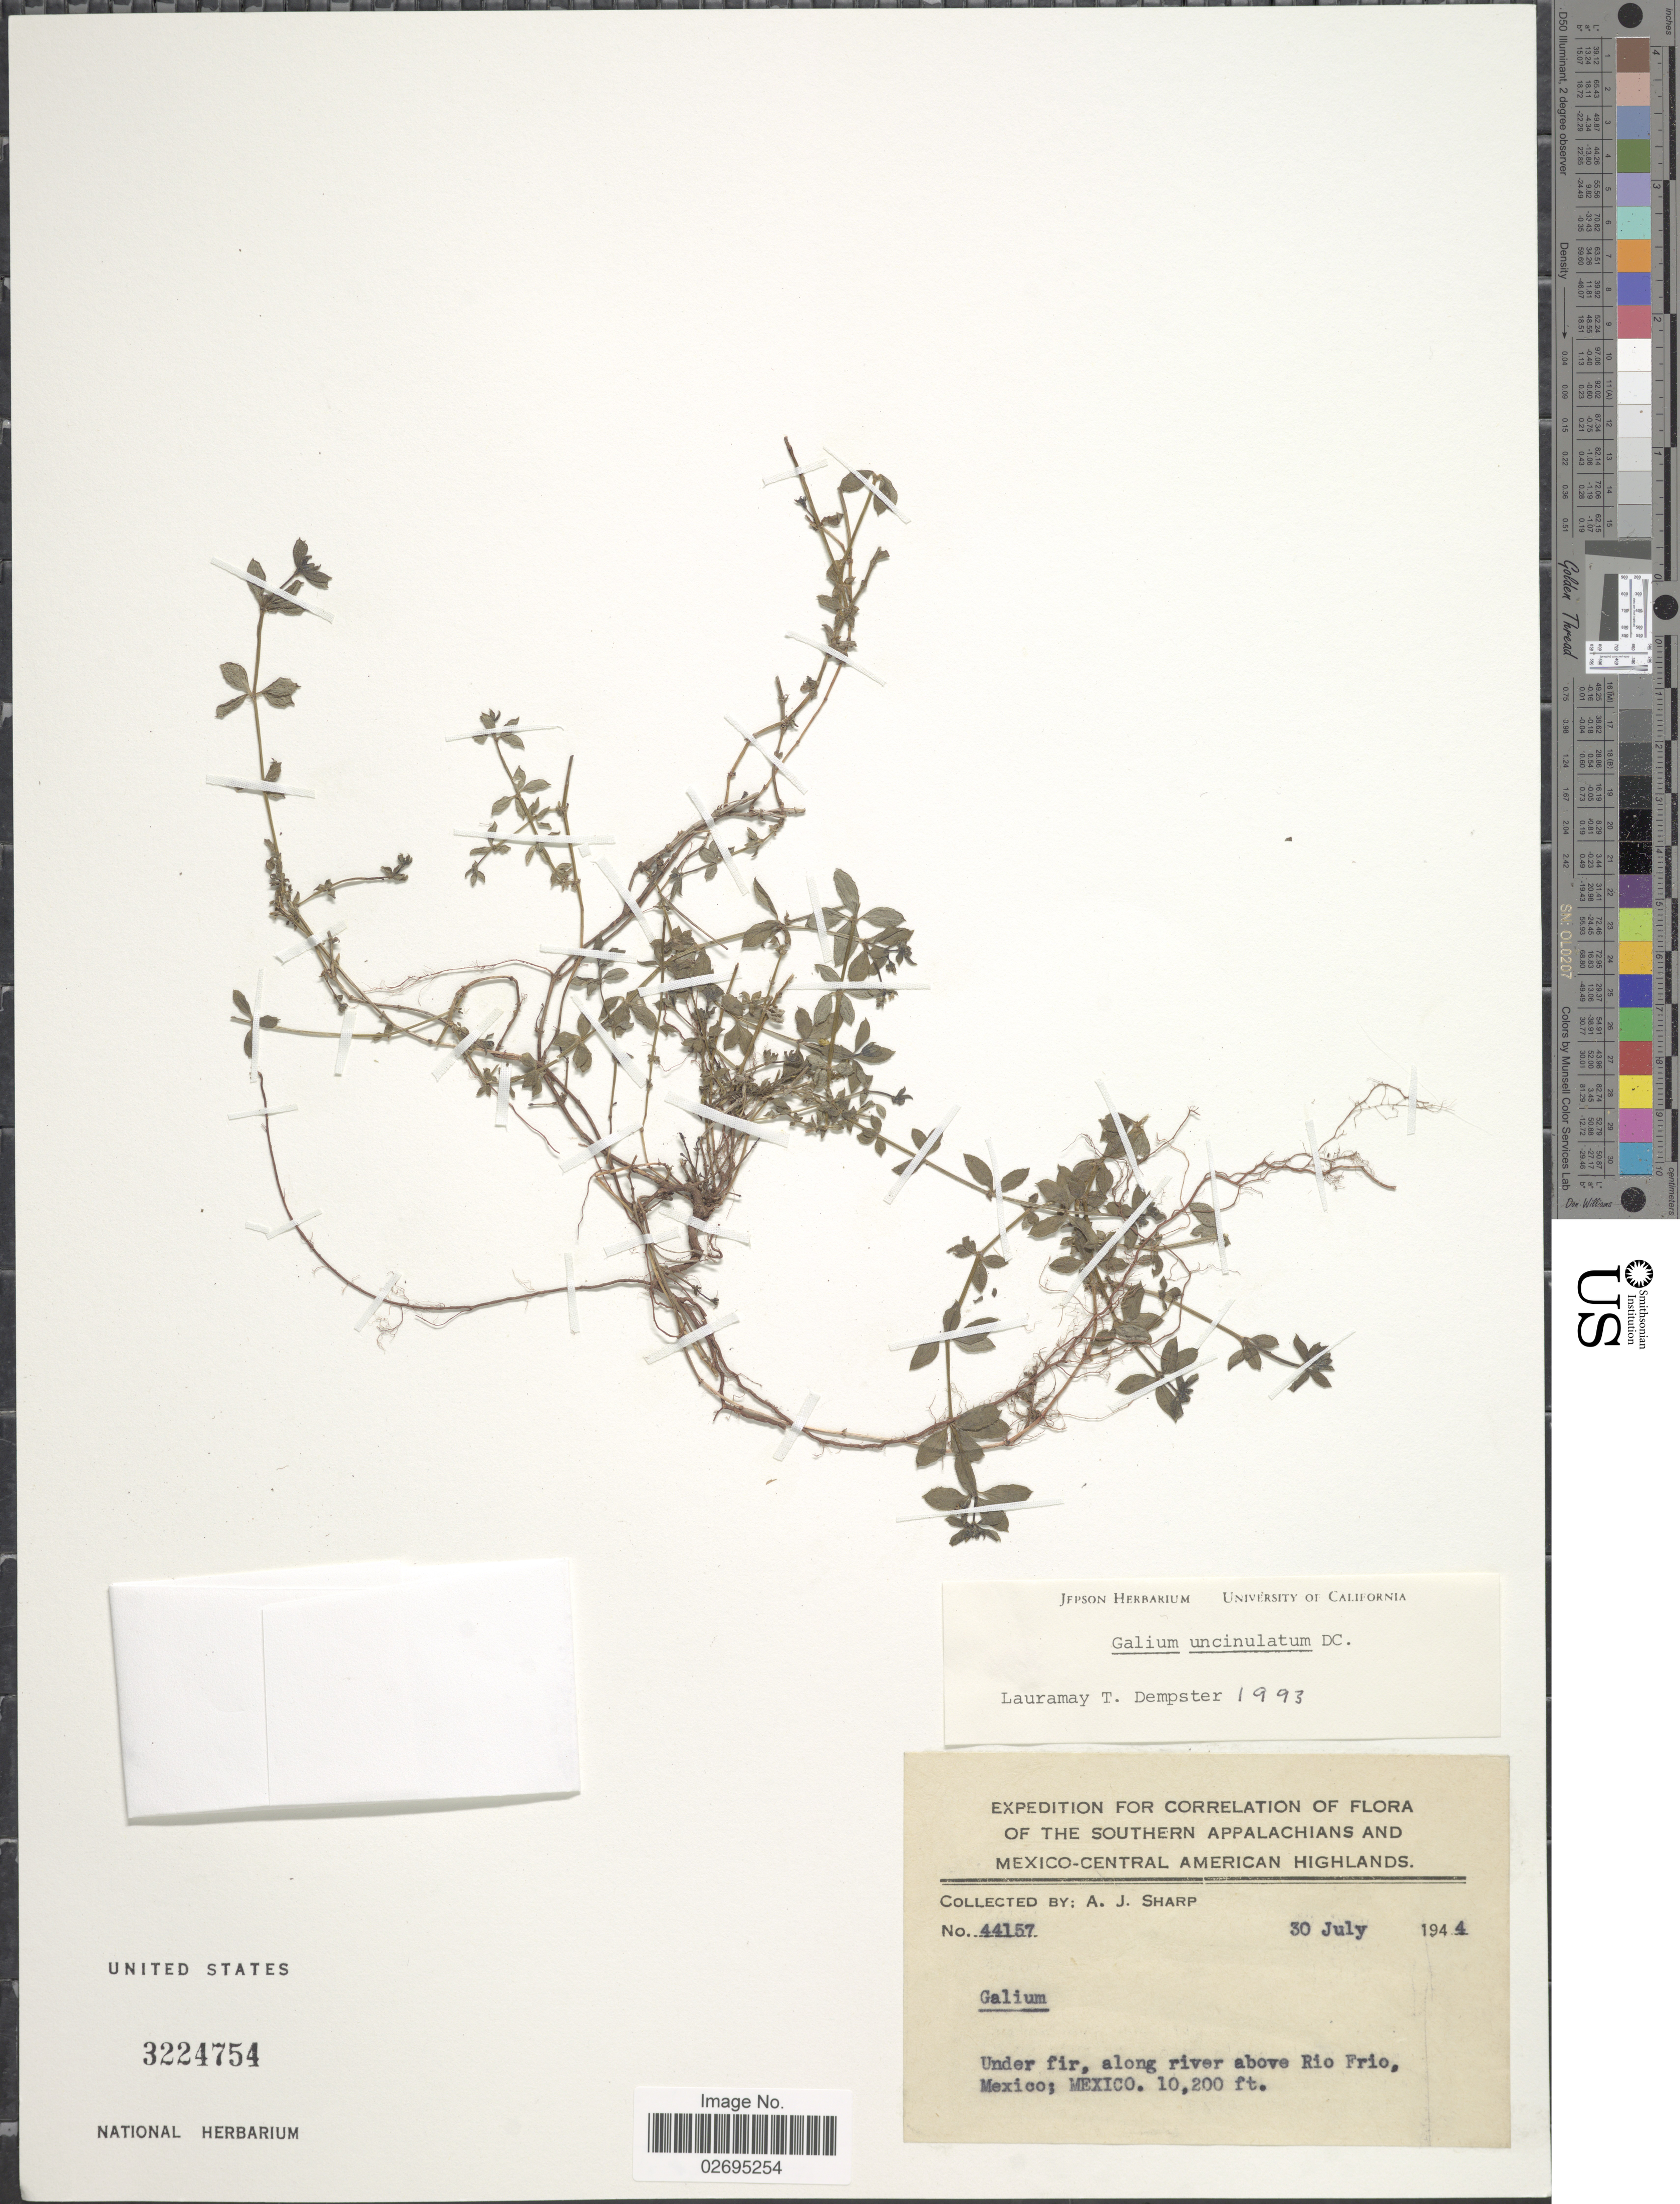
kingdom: Plantae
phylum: Tracheophyta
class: Magnoliopsida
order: Gentianales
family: Rubiaceae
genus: Galium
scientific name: Galium uncinulatum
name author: DC.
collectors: A. J. Sharp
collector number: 44157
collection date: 1944-07-30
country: Mexico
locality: The Southern Appalachians and Mexico Central American Highlands, Under fir, along river above Rio Frio.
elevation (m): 3109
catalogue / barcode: US 3224754